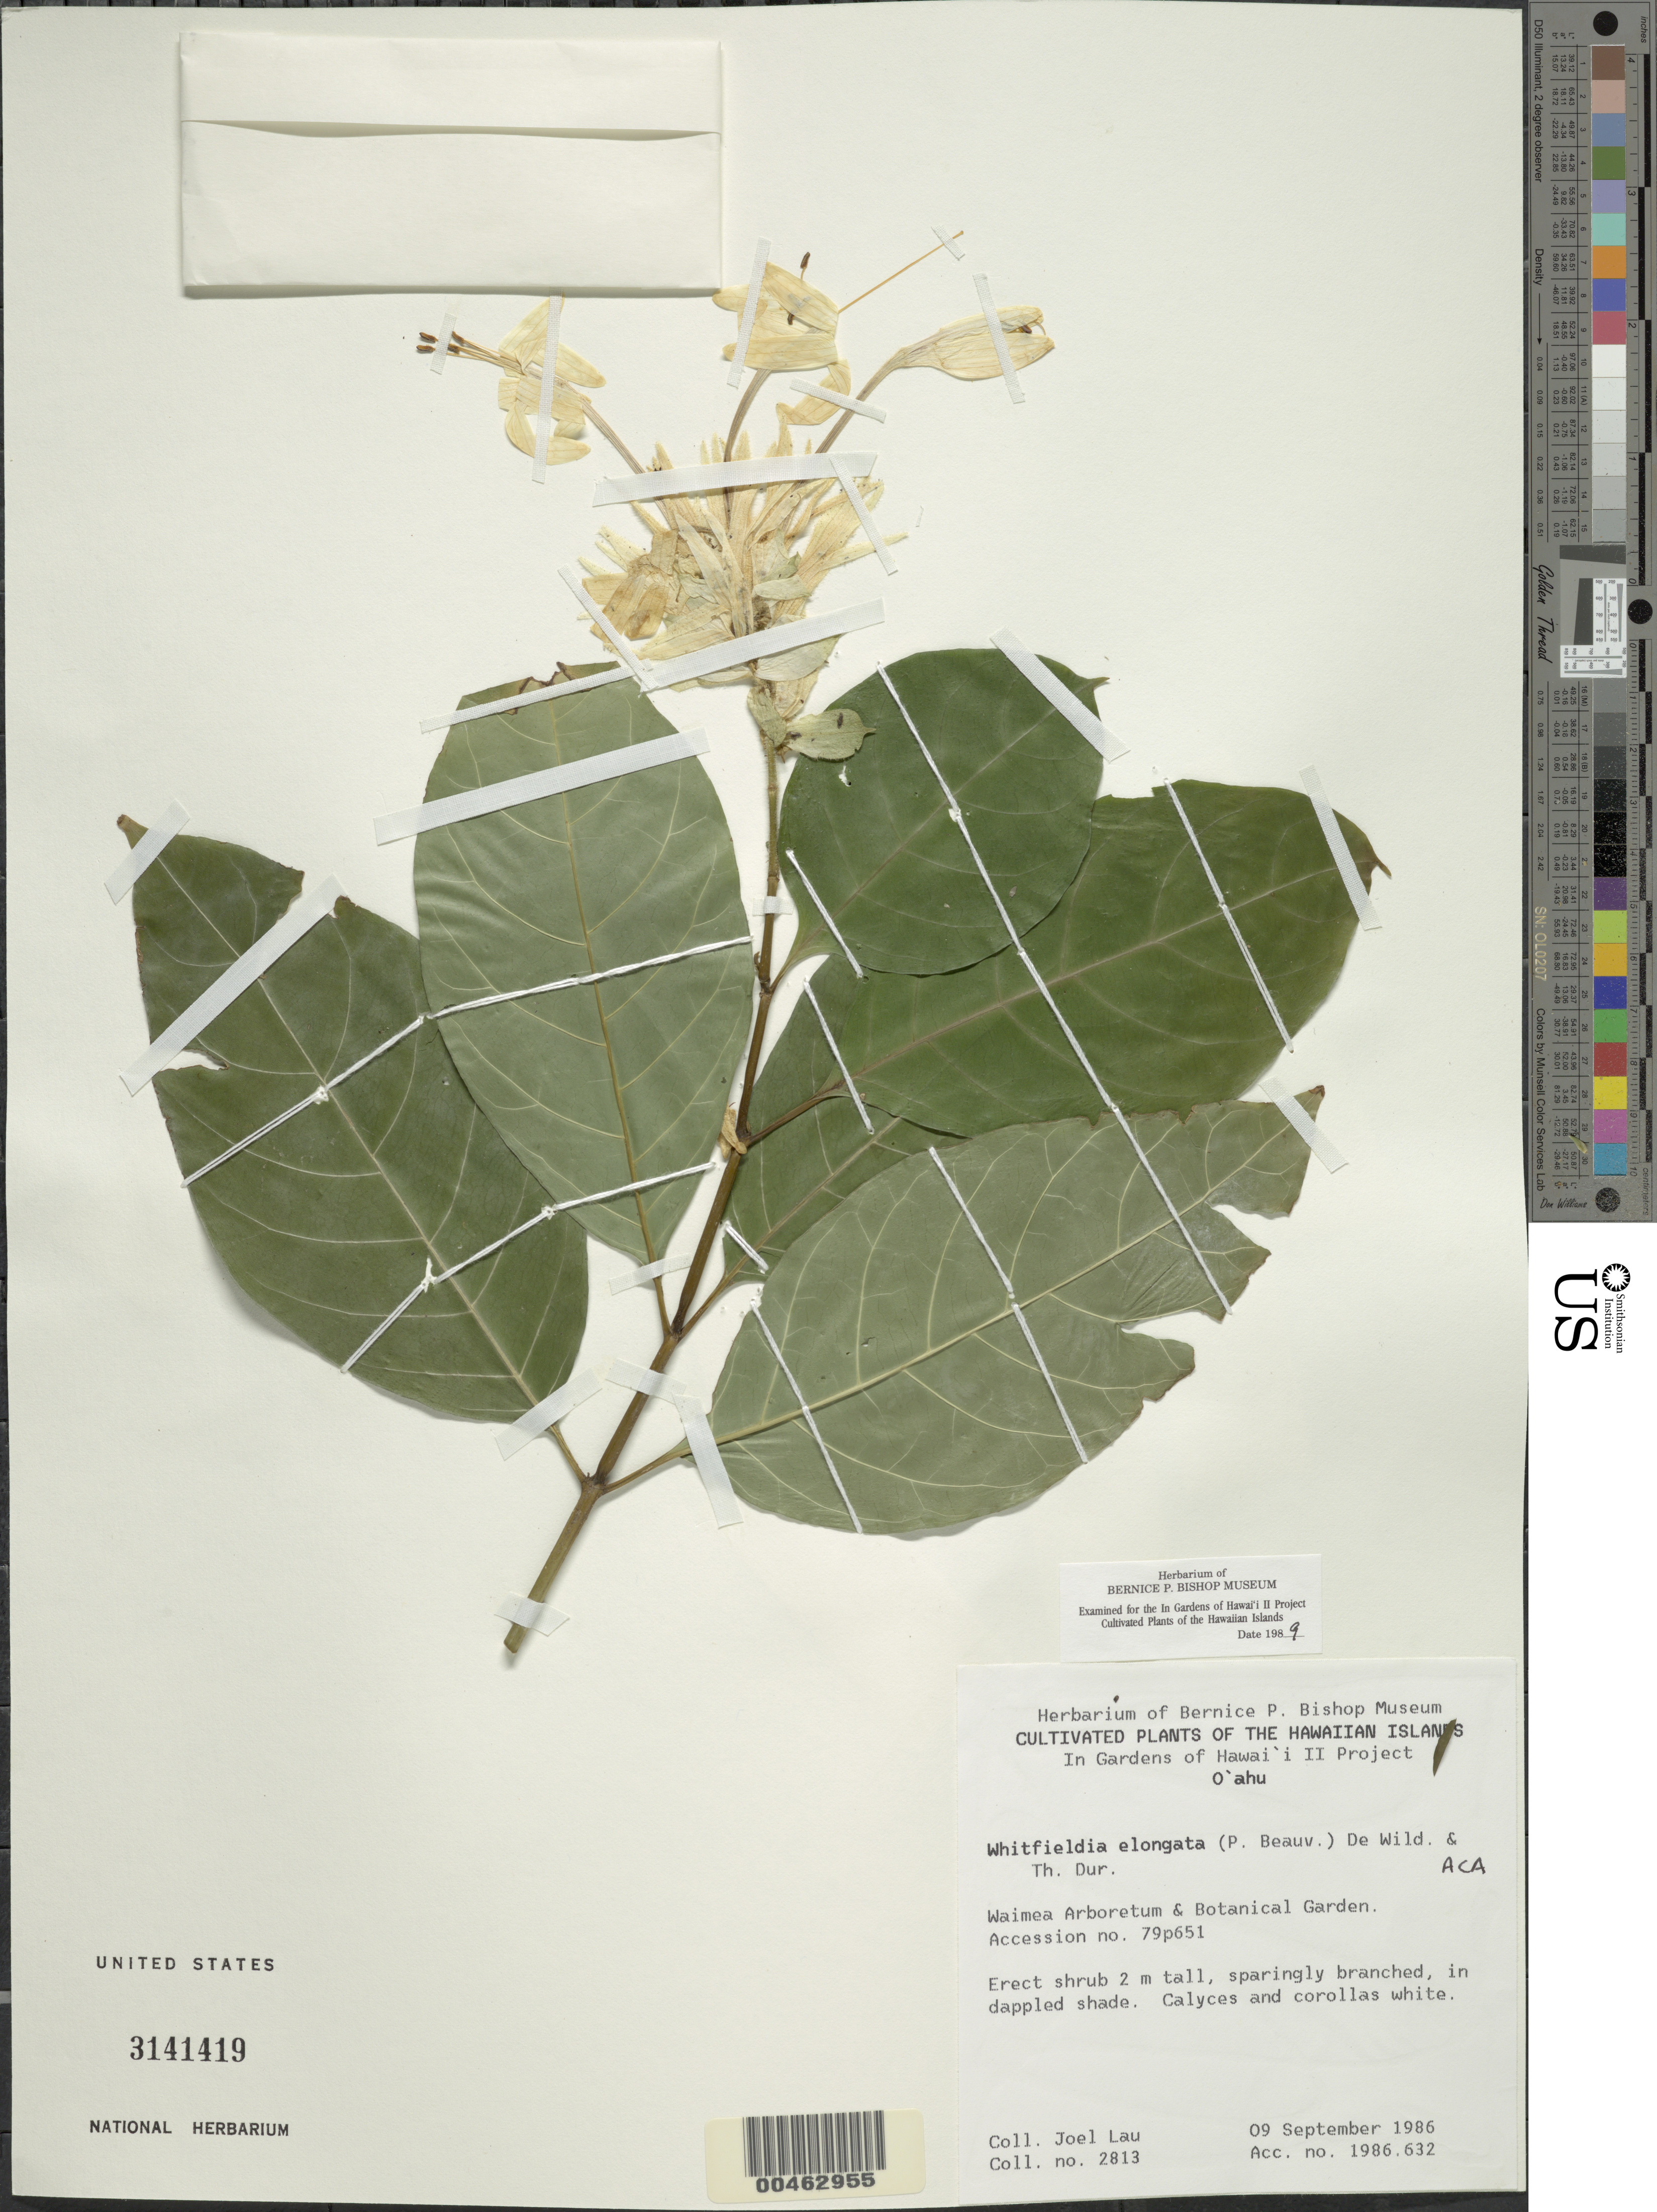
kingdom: Plantae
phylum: Tracheophyta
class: Magnoliopsida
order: Lamiales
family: Acanthaceae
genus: Whitfieldia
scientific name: Whitfieldia elongata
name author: (P. Beauv.) De Wild. & Durand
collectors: J. Lau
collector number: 2813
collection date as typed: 9 Sep 1986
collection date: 1986-09-09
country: United States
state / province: Hawaii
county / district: Honolulu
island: Oahu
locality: Waimea Arboretum & Botanical Garden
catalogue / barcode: US 3141419